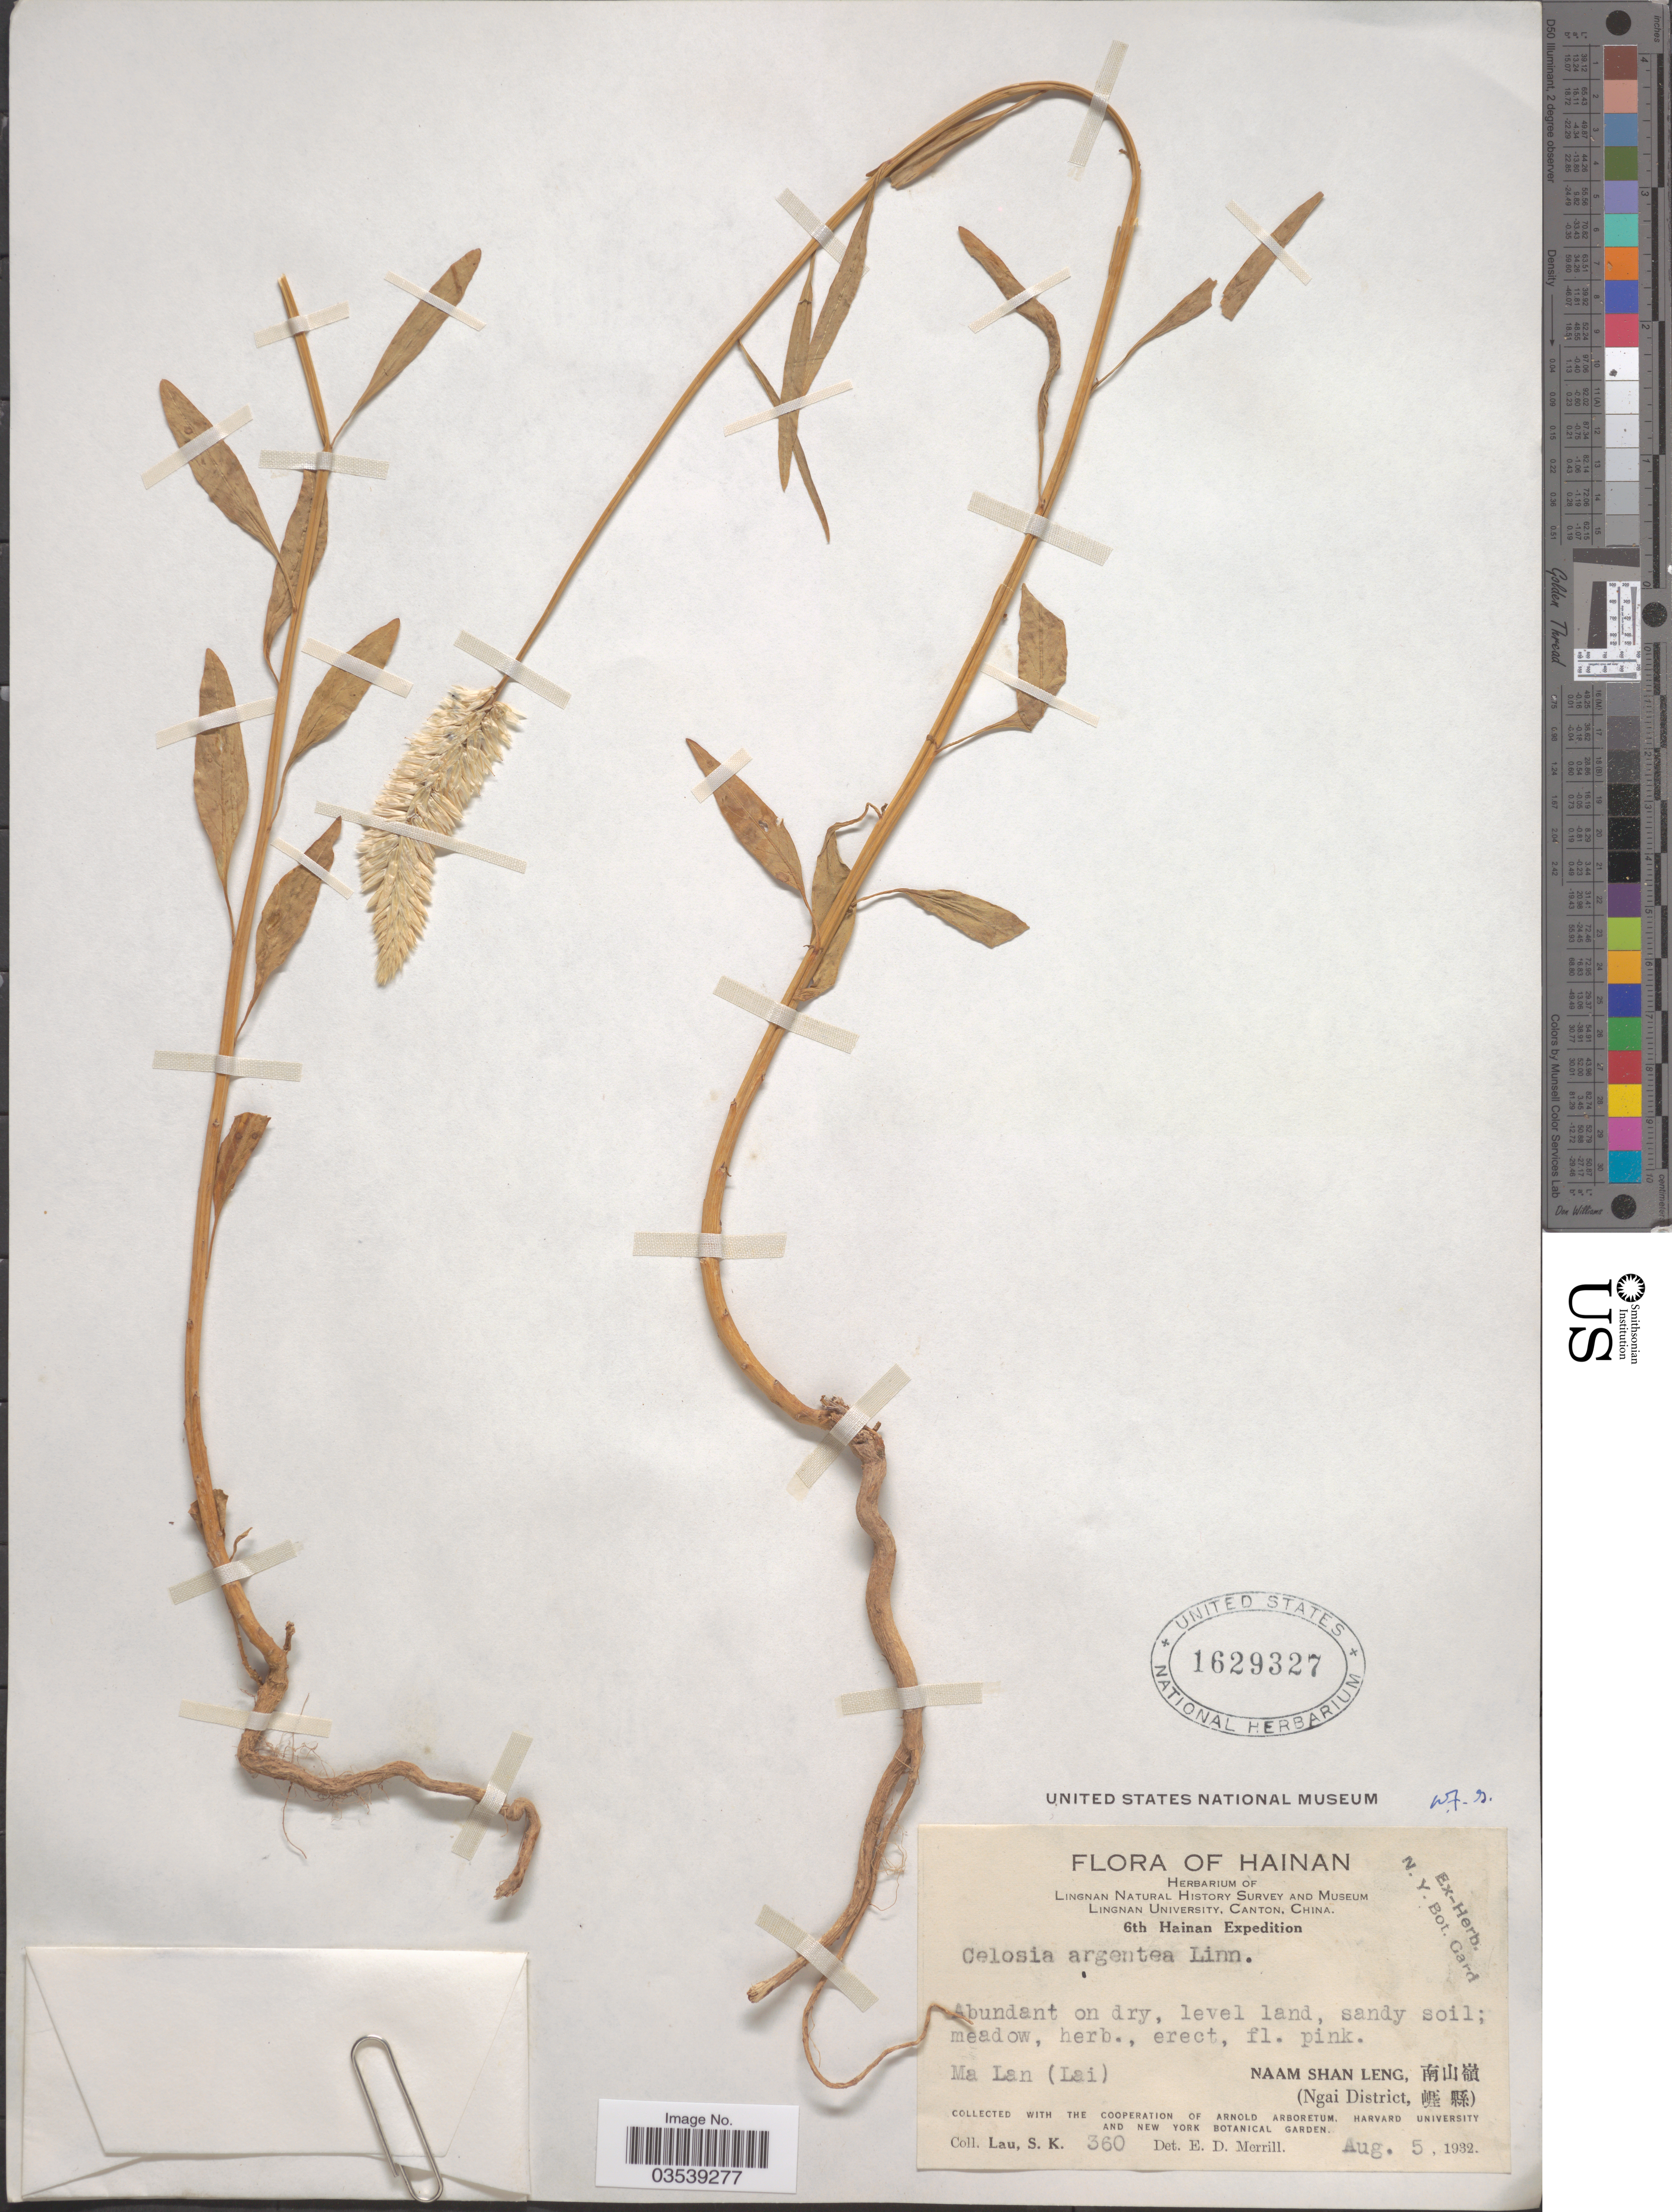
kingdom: Plantae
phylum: Tracheophyta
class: Magnoliopsida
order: Caryophyllales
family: Amaranthaceae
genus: Celosia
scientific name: Celosia argentea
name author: L.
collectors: S. K. Lau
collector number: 360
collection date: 1932-08-05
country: China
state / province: Hainan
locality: Ma Lan (Lai). Naam Shan Leng. (Ngai District).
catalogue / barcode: US 1629327